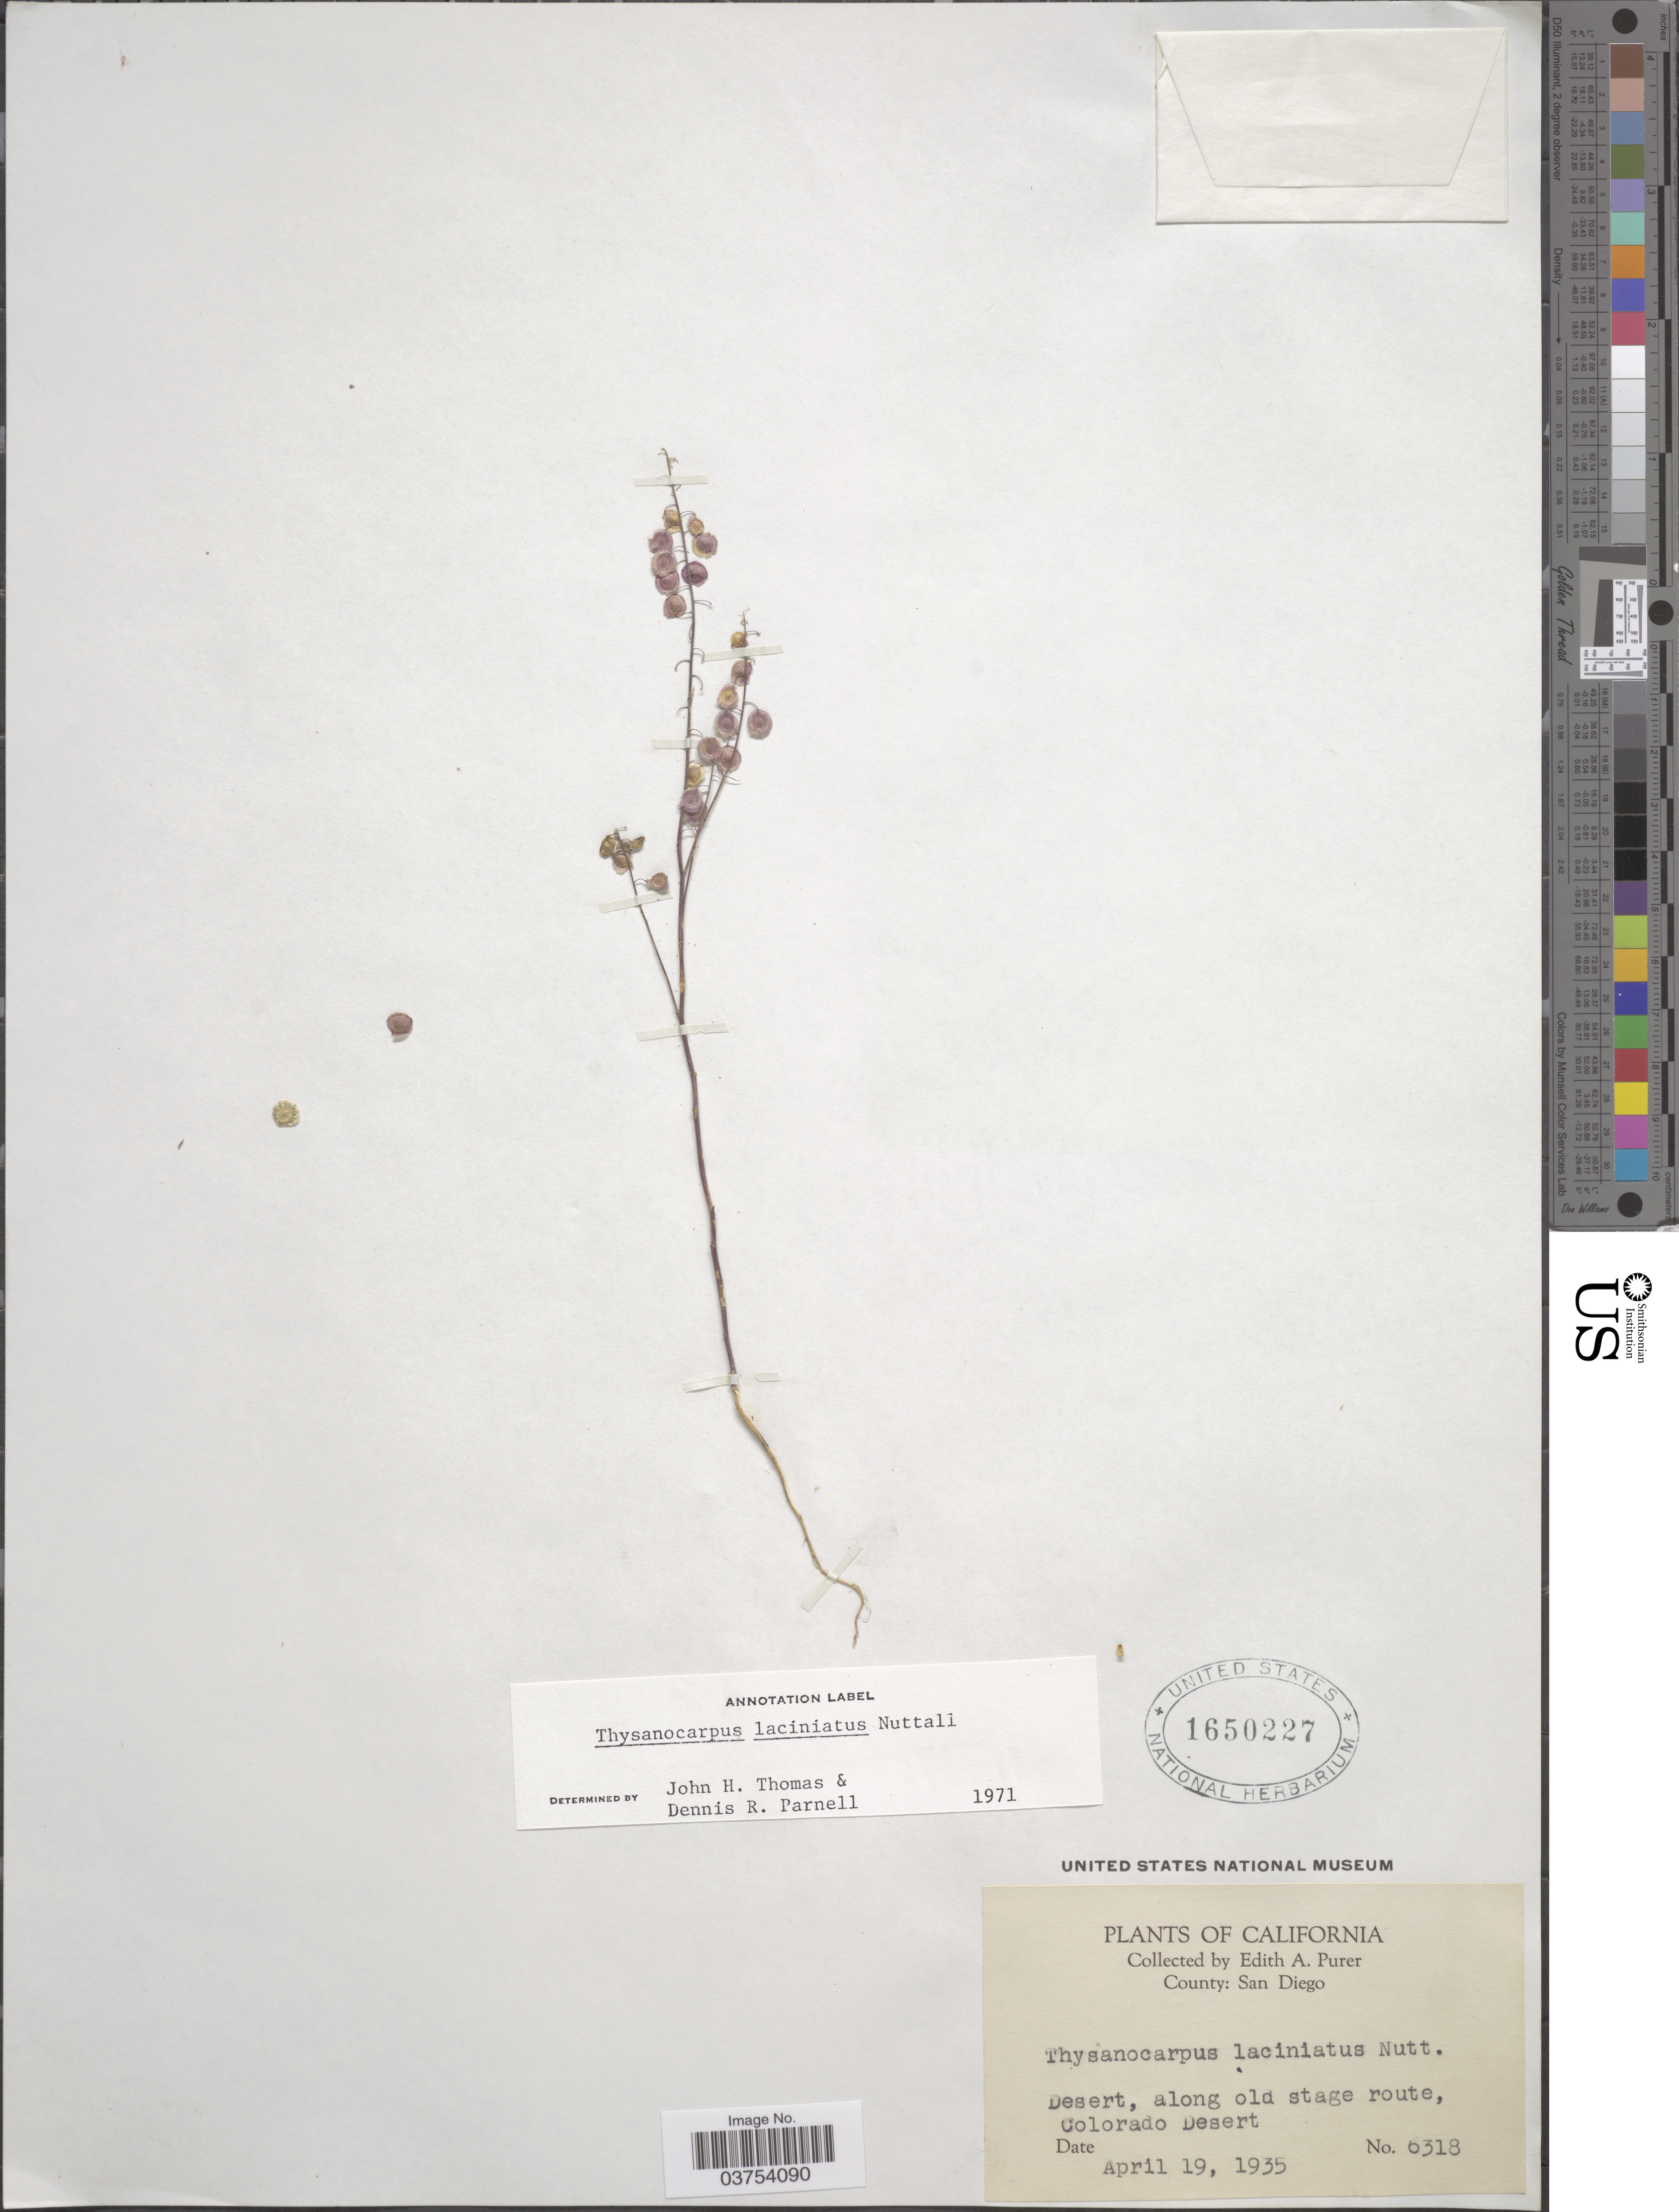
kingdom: Plantae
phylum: Tracheophyta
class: Magnoliopsida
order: Brassicales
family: Brassicaceae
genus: Thysanocarpus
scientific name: Thysanocarpus laciniatus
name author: Nutt. in Torr. & A. Gray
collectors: E. Purer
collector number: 6318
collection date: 1935-04-19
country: United States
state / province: California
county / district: San Diego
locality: County: San Diego. Desert, along old stage route, Colorado Desert.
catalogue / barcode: US 1650227